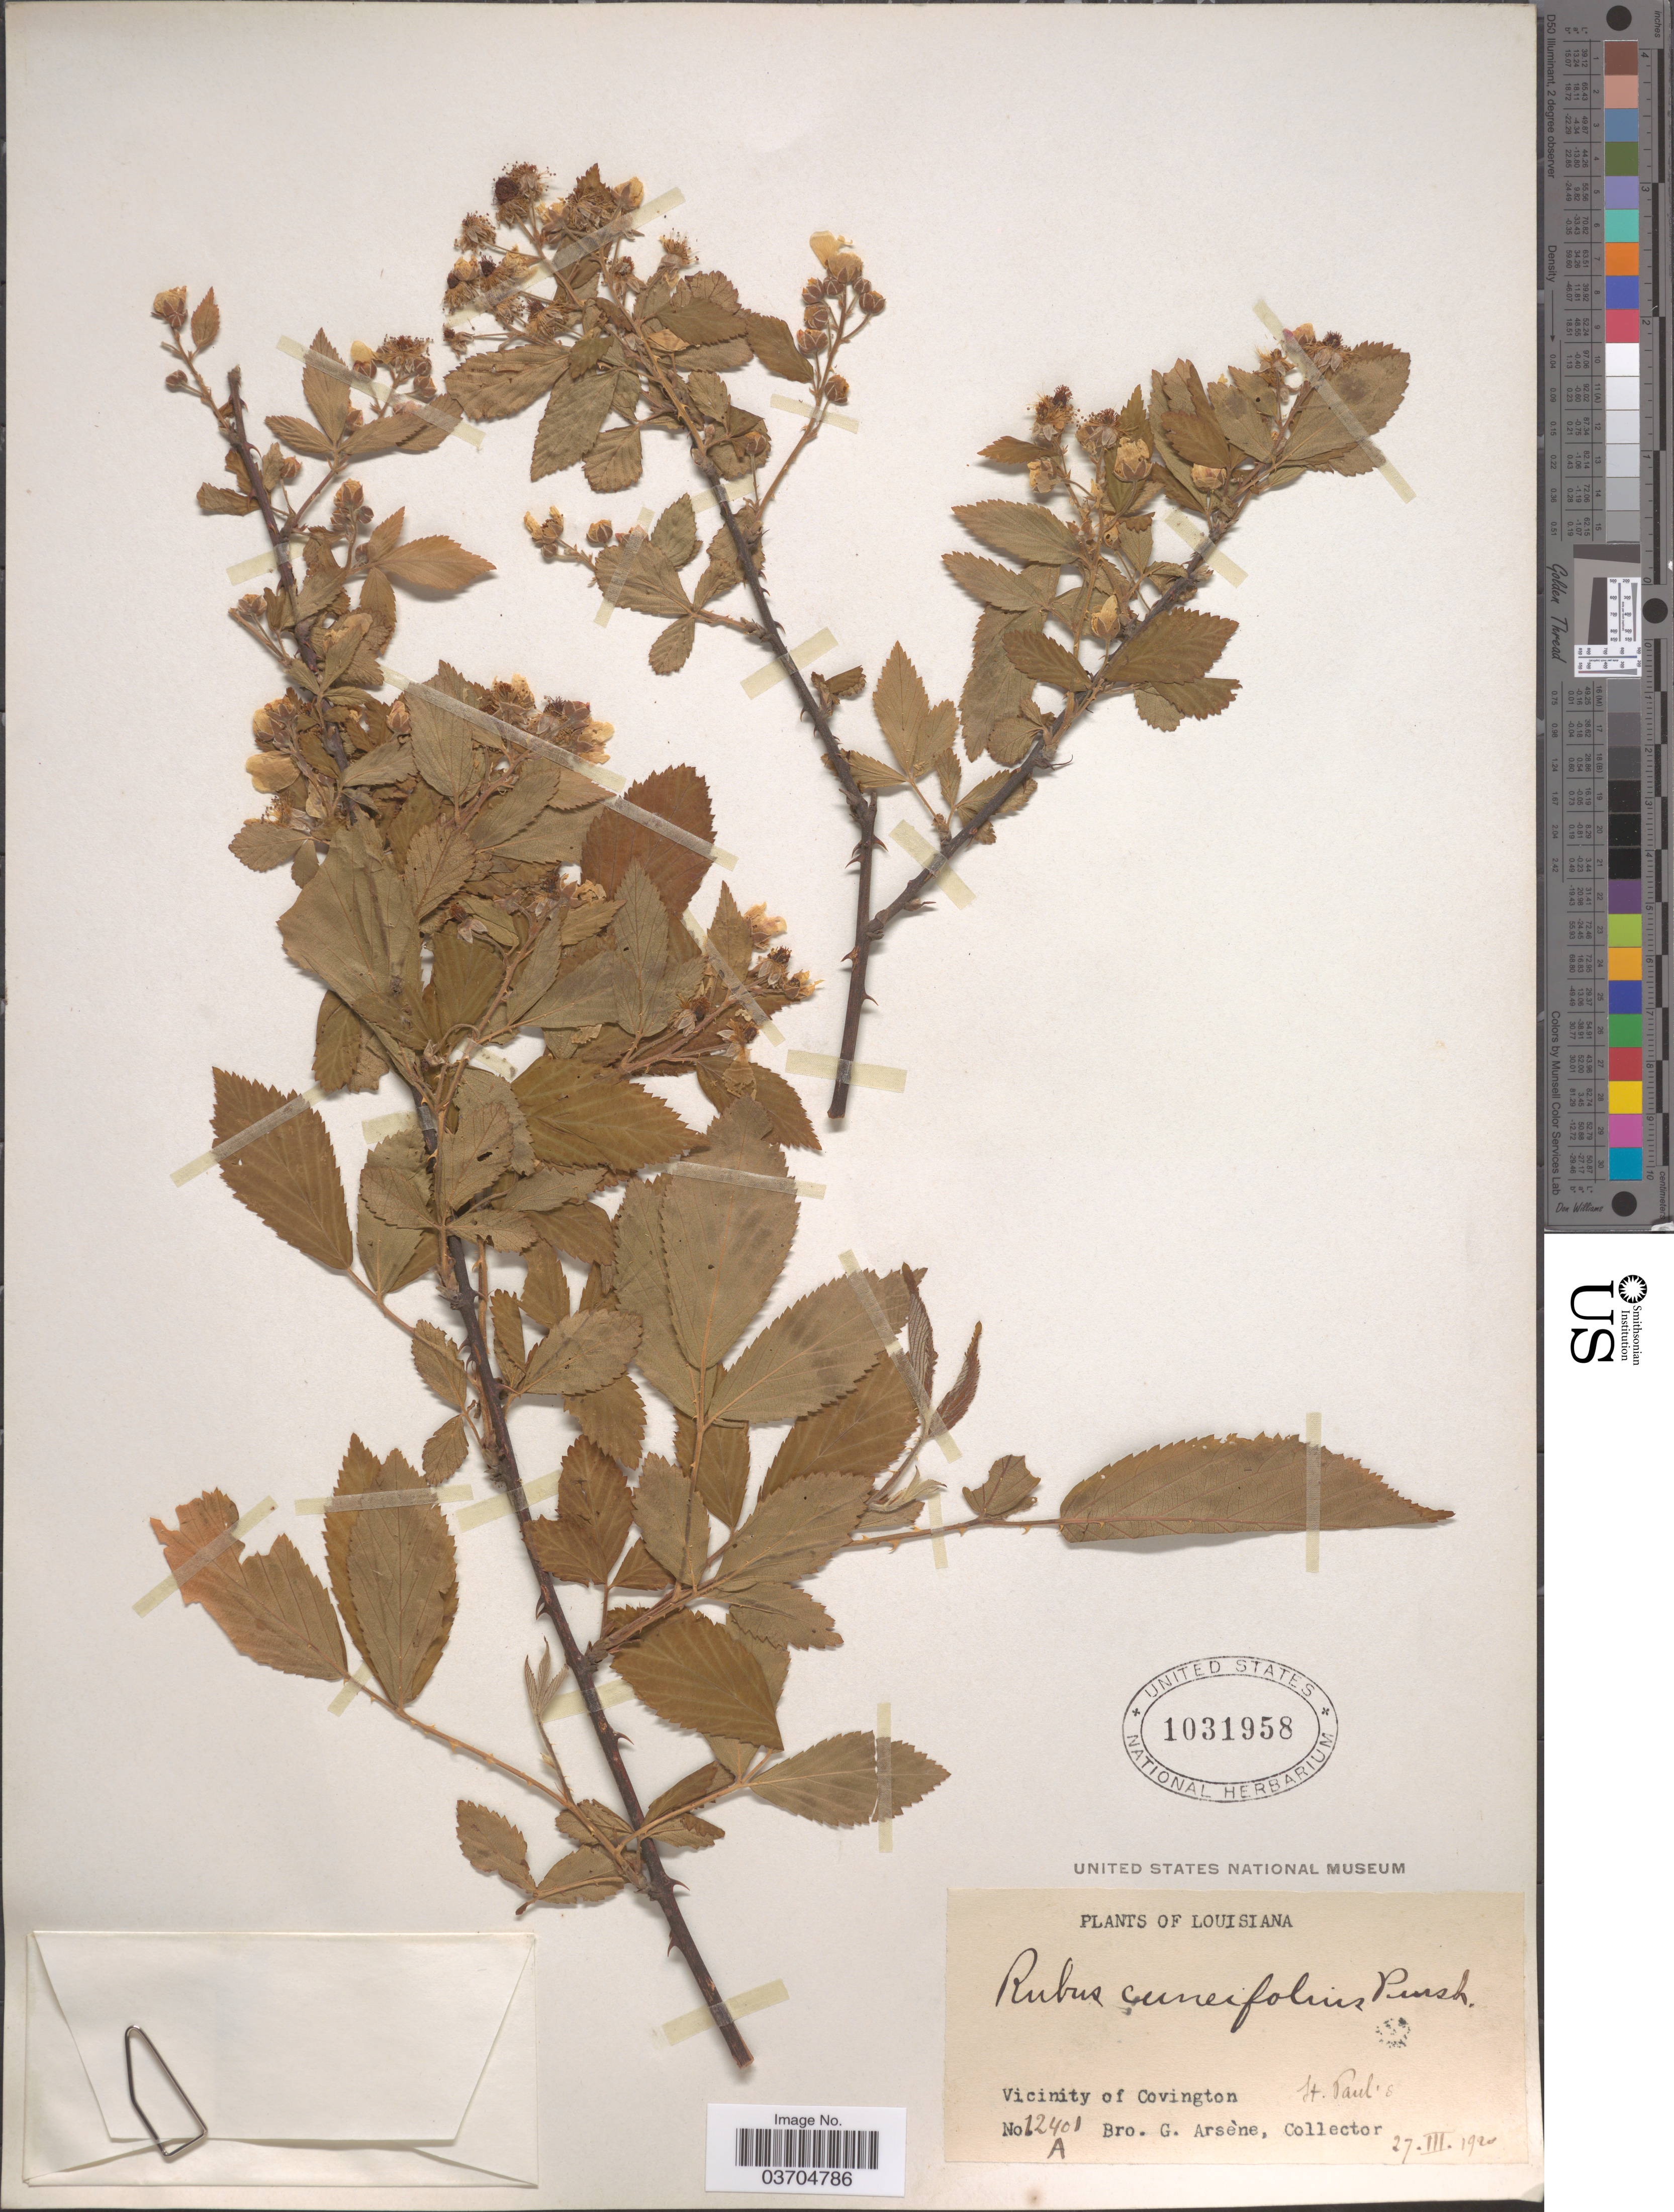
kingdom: Plantae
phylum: Tracheophyta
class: Magnoliopsida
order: Rosales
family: Rosaceae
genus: Rubus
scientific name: Rubus cuneifolius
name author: Pursh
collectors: Bro. G. Arsène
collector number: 12401A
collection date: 1920-03-27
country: United States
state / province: Louisiana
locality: Vicinity of Covington. St. Paul's.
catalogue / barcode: US 1031958